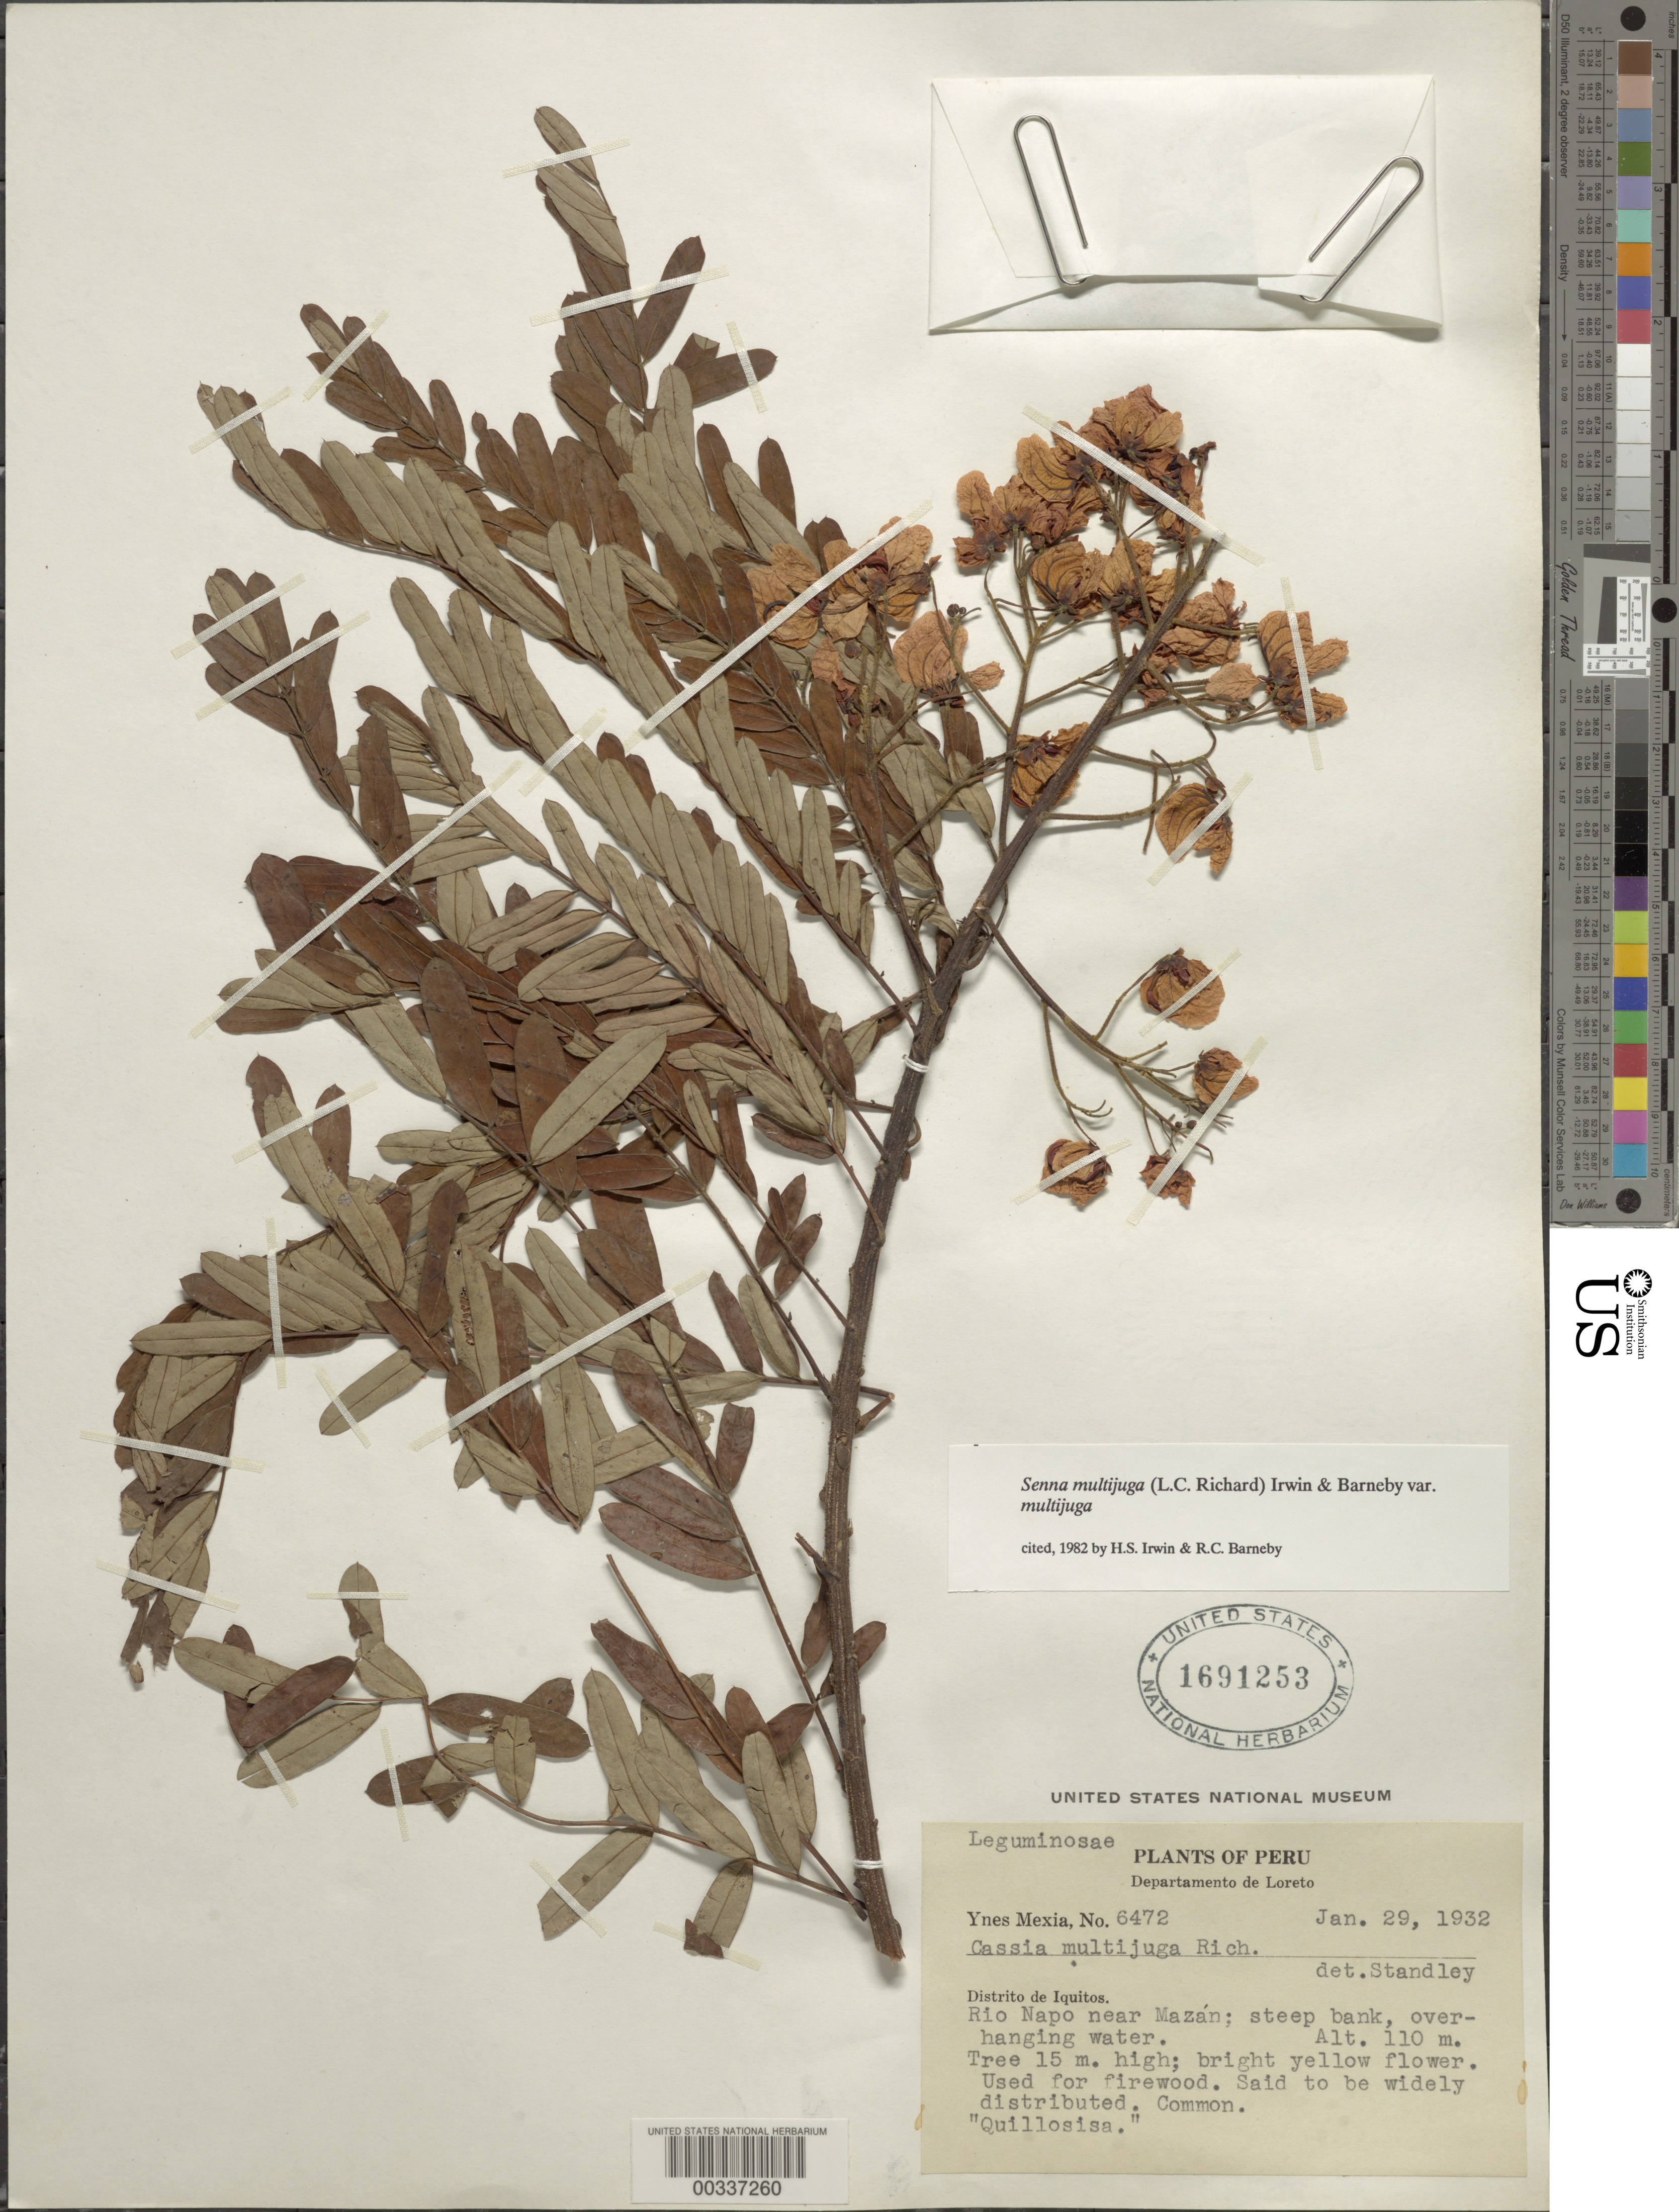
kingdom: Plantae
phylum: Tracheophyta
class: Magnoliopsida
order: Fabales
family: Fabaceae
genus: Senna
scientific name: Senna multijuga var. multijuga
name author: (Rich.) H.S. Irwin & Barneby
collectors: Y. Mexia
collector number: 6472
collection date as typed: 29 Jan 1932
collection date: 1932-01-29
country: Peru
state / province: Loreto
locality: Rio napo near mazan; iquitos dist.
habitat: Steep bank, overhanging water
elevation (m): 110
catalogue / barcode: US 1691253